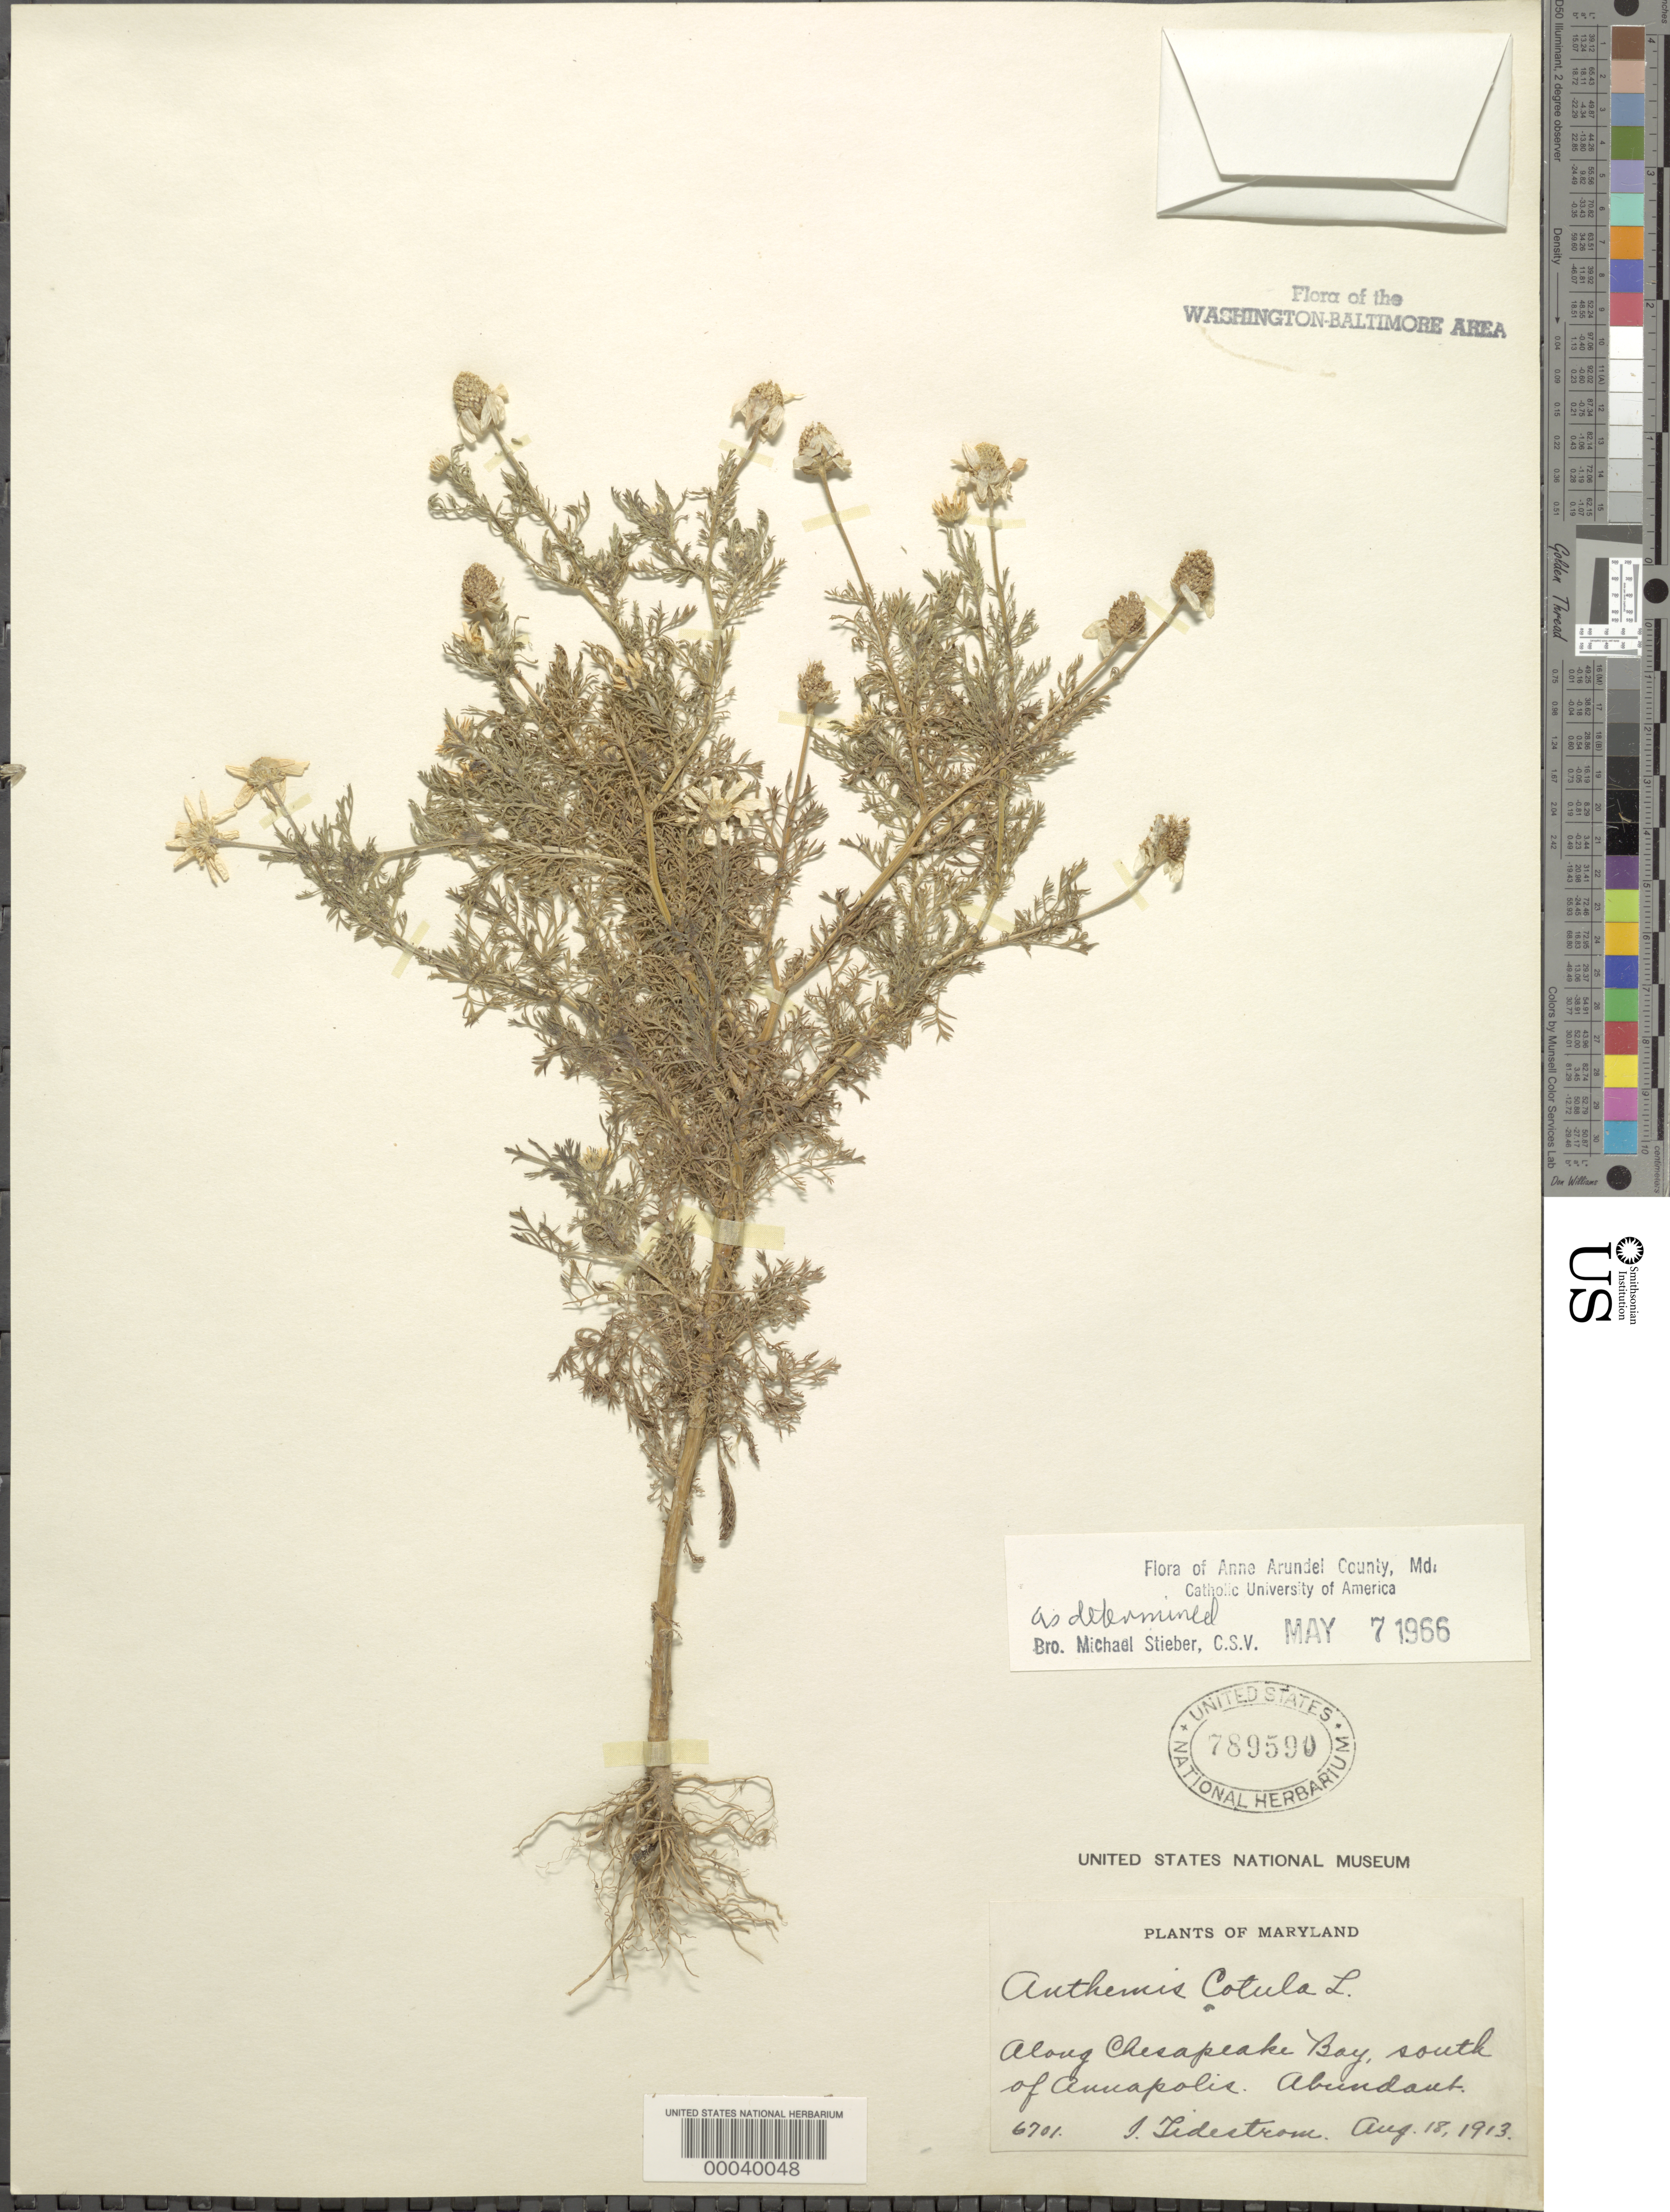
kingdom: Plantae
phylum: Tracheophyta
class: Magnoliopsida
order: Asterales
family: Asteraceae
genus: Anthemis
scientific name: Anthemis cotula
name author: L.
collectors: I. F. Tidestrom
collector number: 6701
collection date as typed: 18 Aug 1913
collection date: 1913-08-18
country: United States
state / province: Maryland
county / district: Anne Arundel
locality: Chesapeake Bay south of Annapolis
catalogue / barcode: US 789590